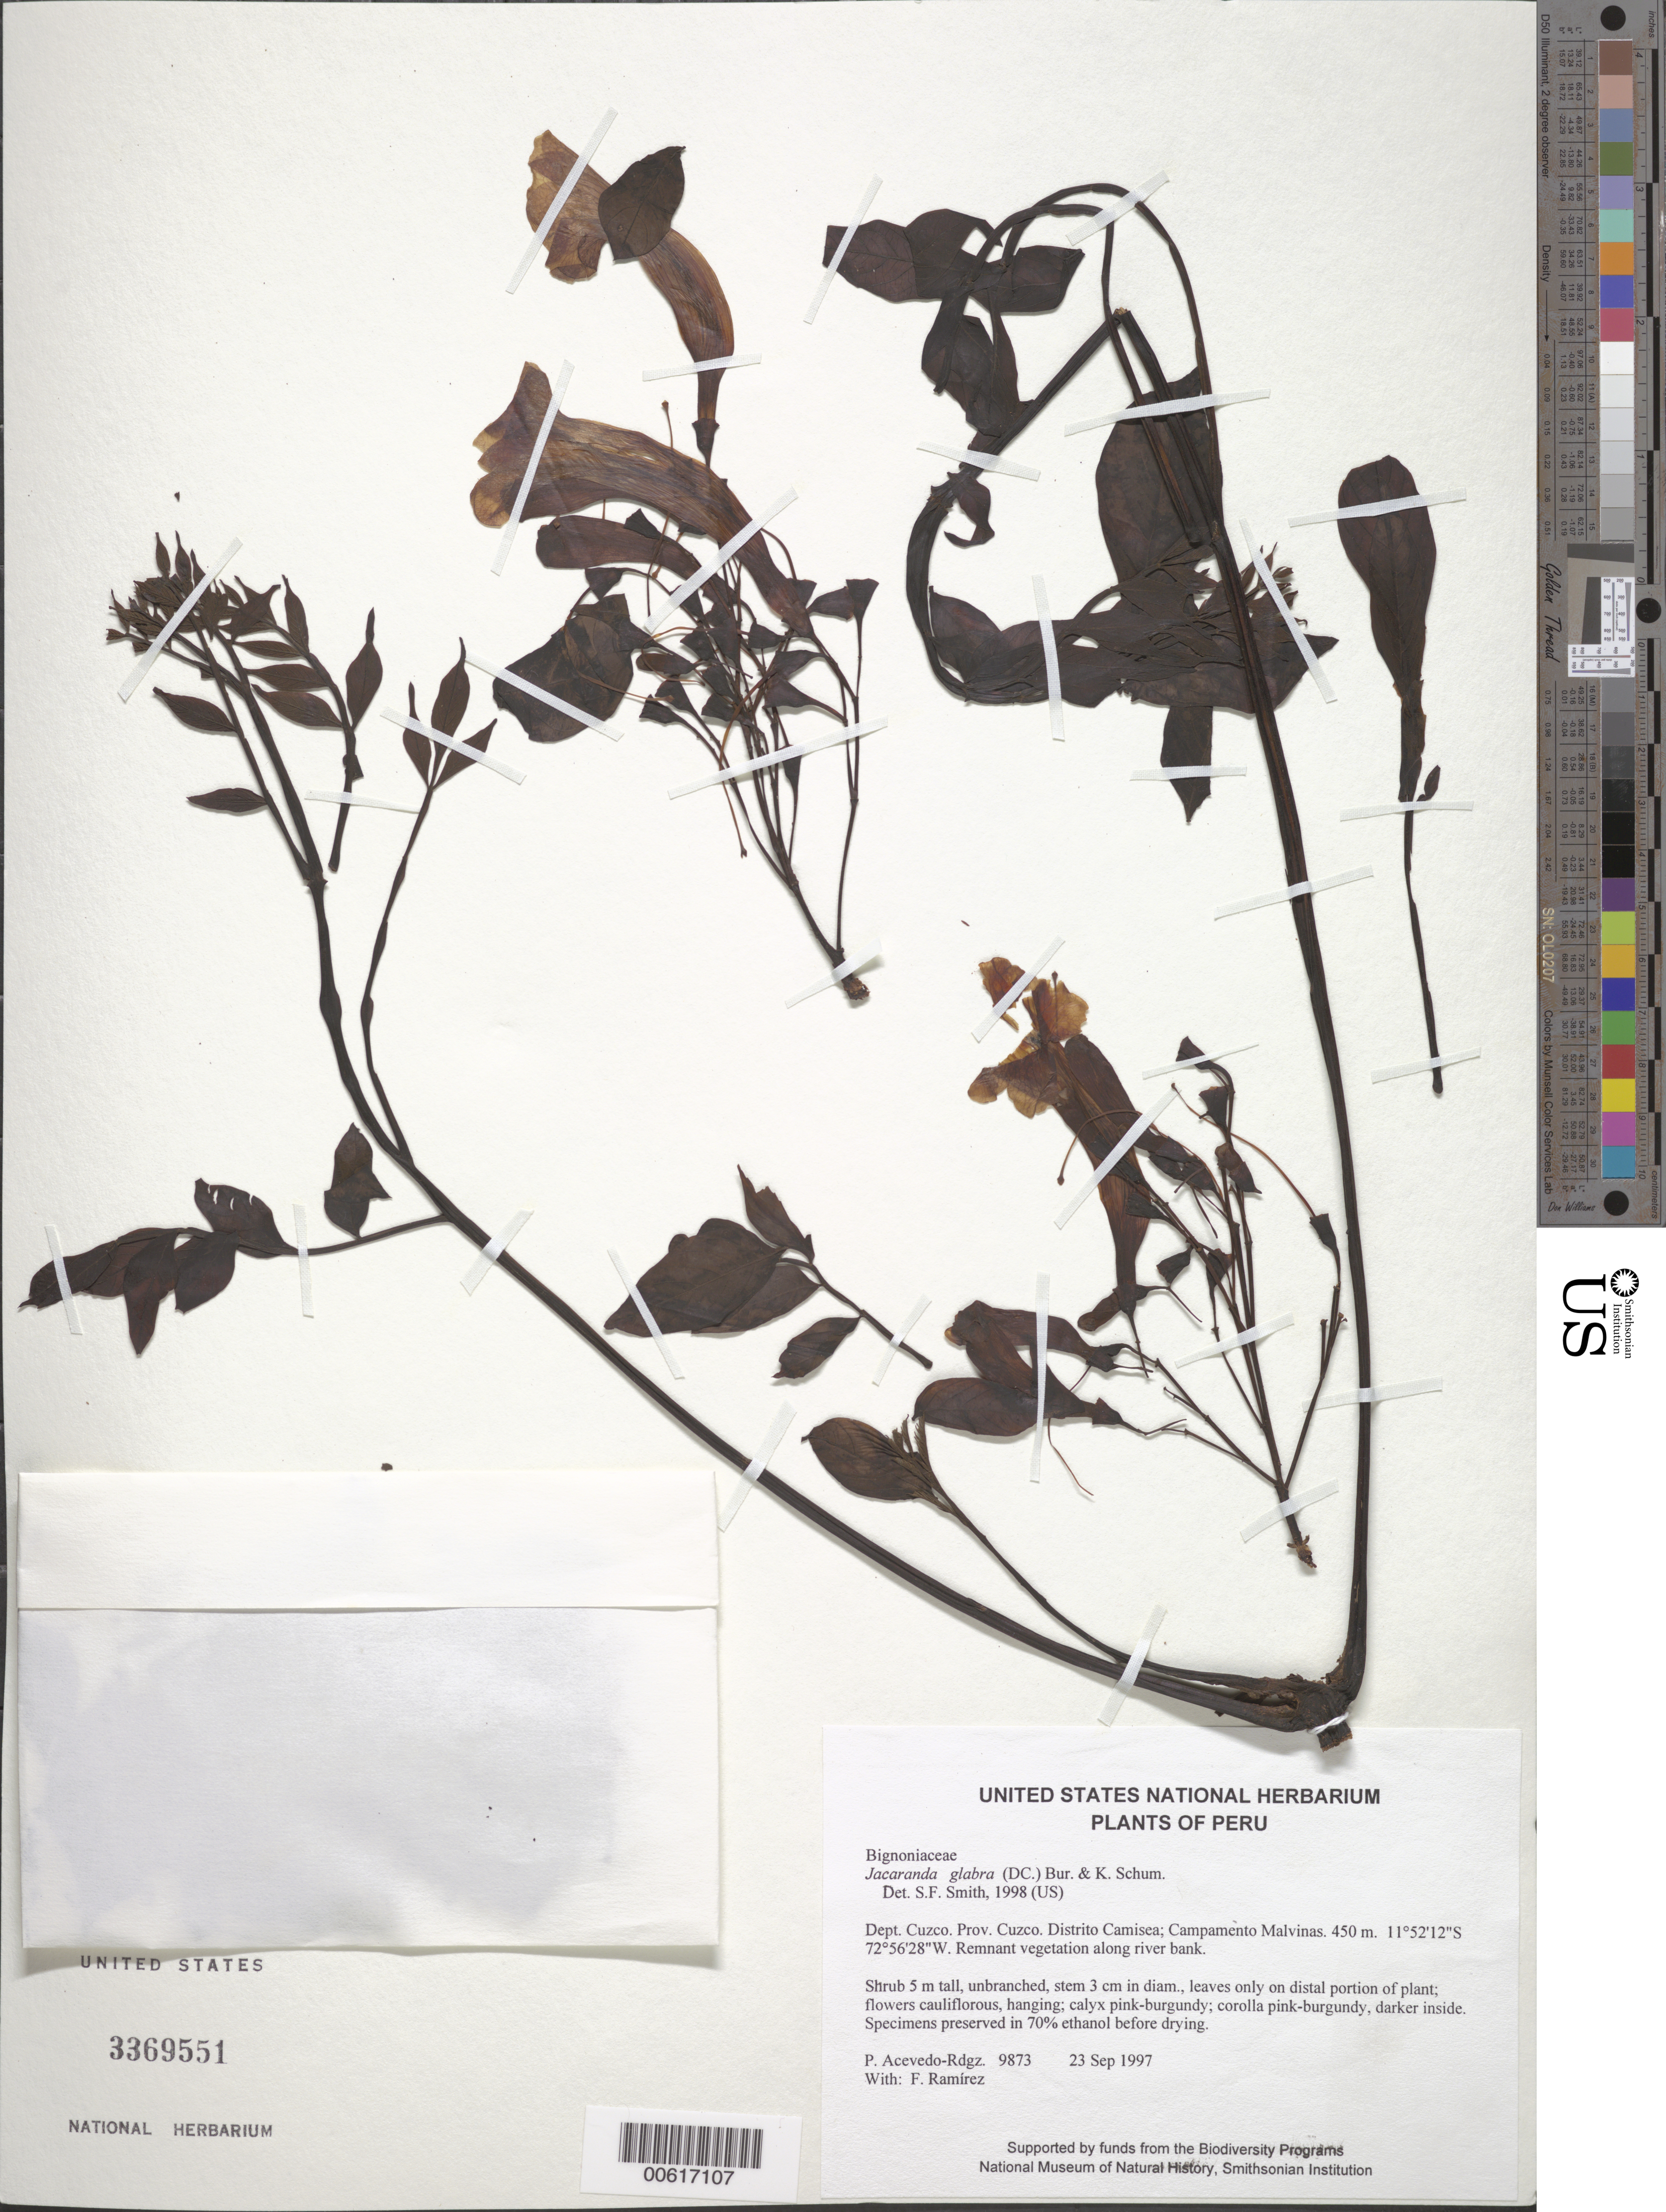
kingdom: Plantae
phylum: Tracheophyta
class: Magnoliopsida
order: Lamiales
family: Bignoniaceae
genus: Jacaranda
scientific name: Jacaranda glabra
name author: (DC.) Bureau & K. Schum.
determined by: Smith, Stephen F., (US), NMNH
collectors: P. Acevedo-Rodr. & F. Ramirez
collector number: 9873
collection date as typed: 23 Sep 1997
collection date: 1997-09-23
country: Peru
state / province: Cusco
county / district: Cusco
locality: Distrito Camisea; Campamento Malvinas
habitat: Remnant vegetation along river bank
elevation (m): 450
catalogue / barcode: US 3369551